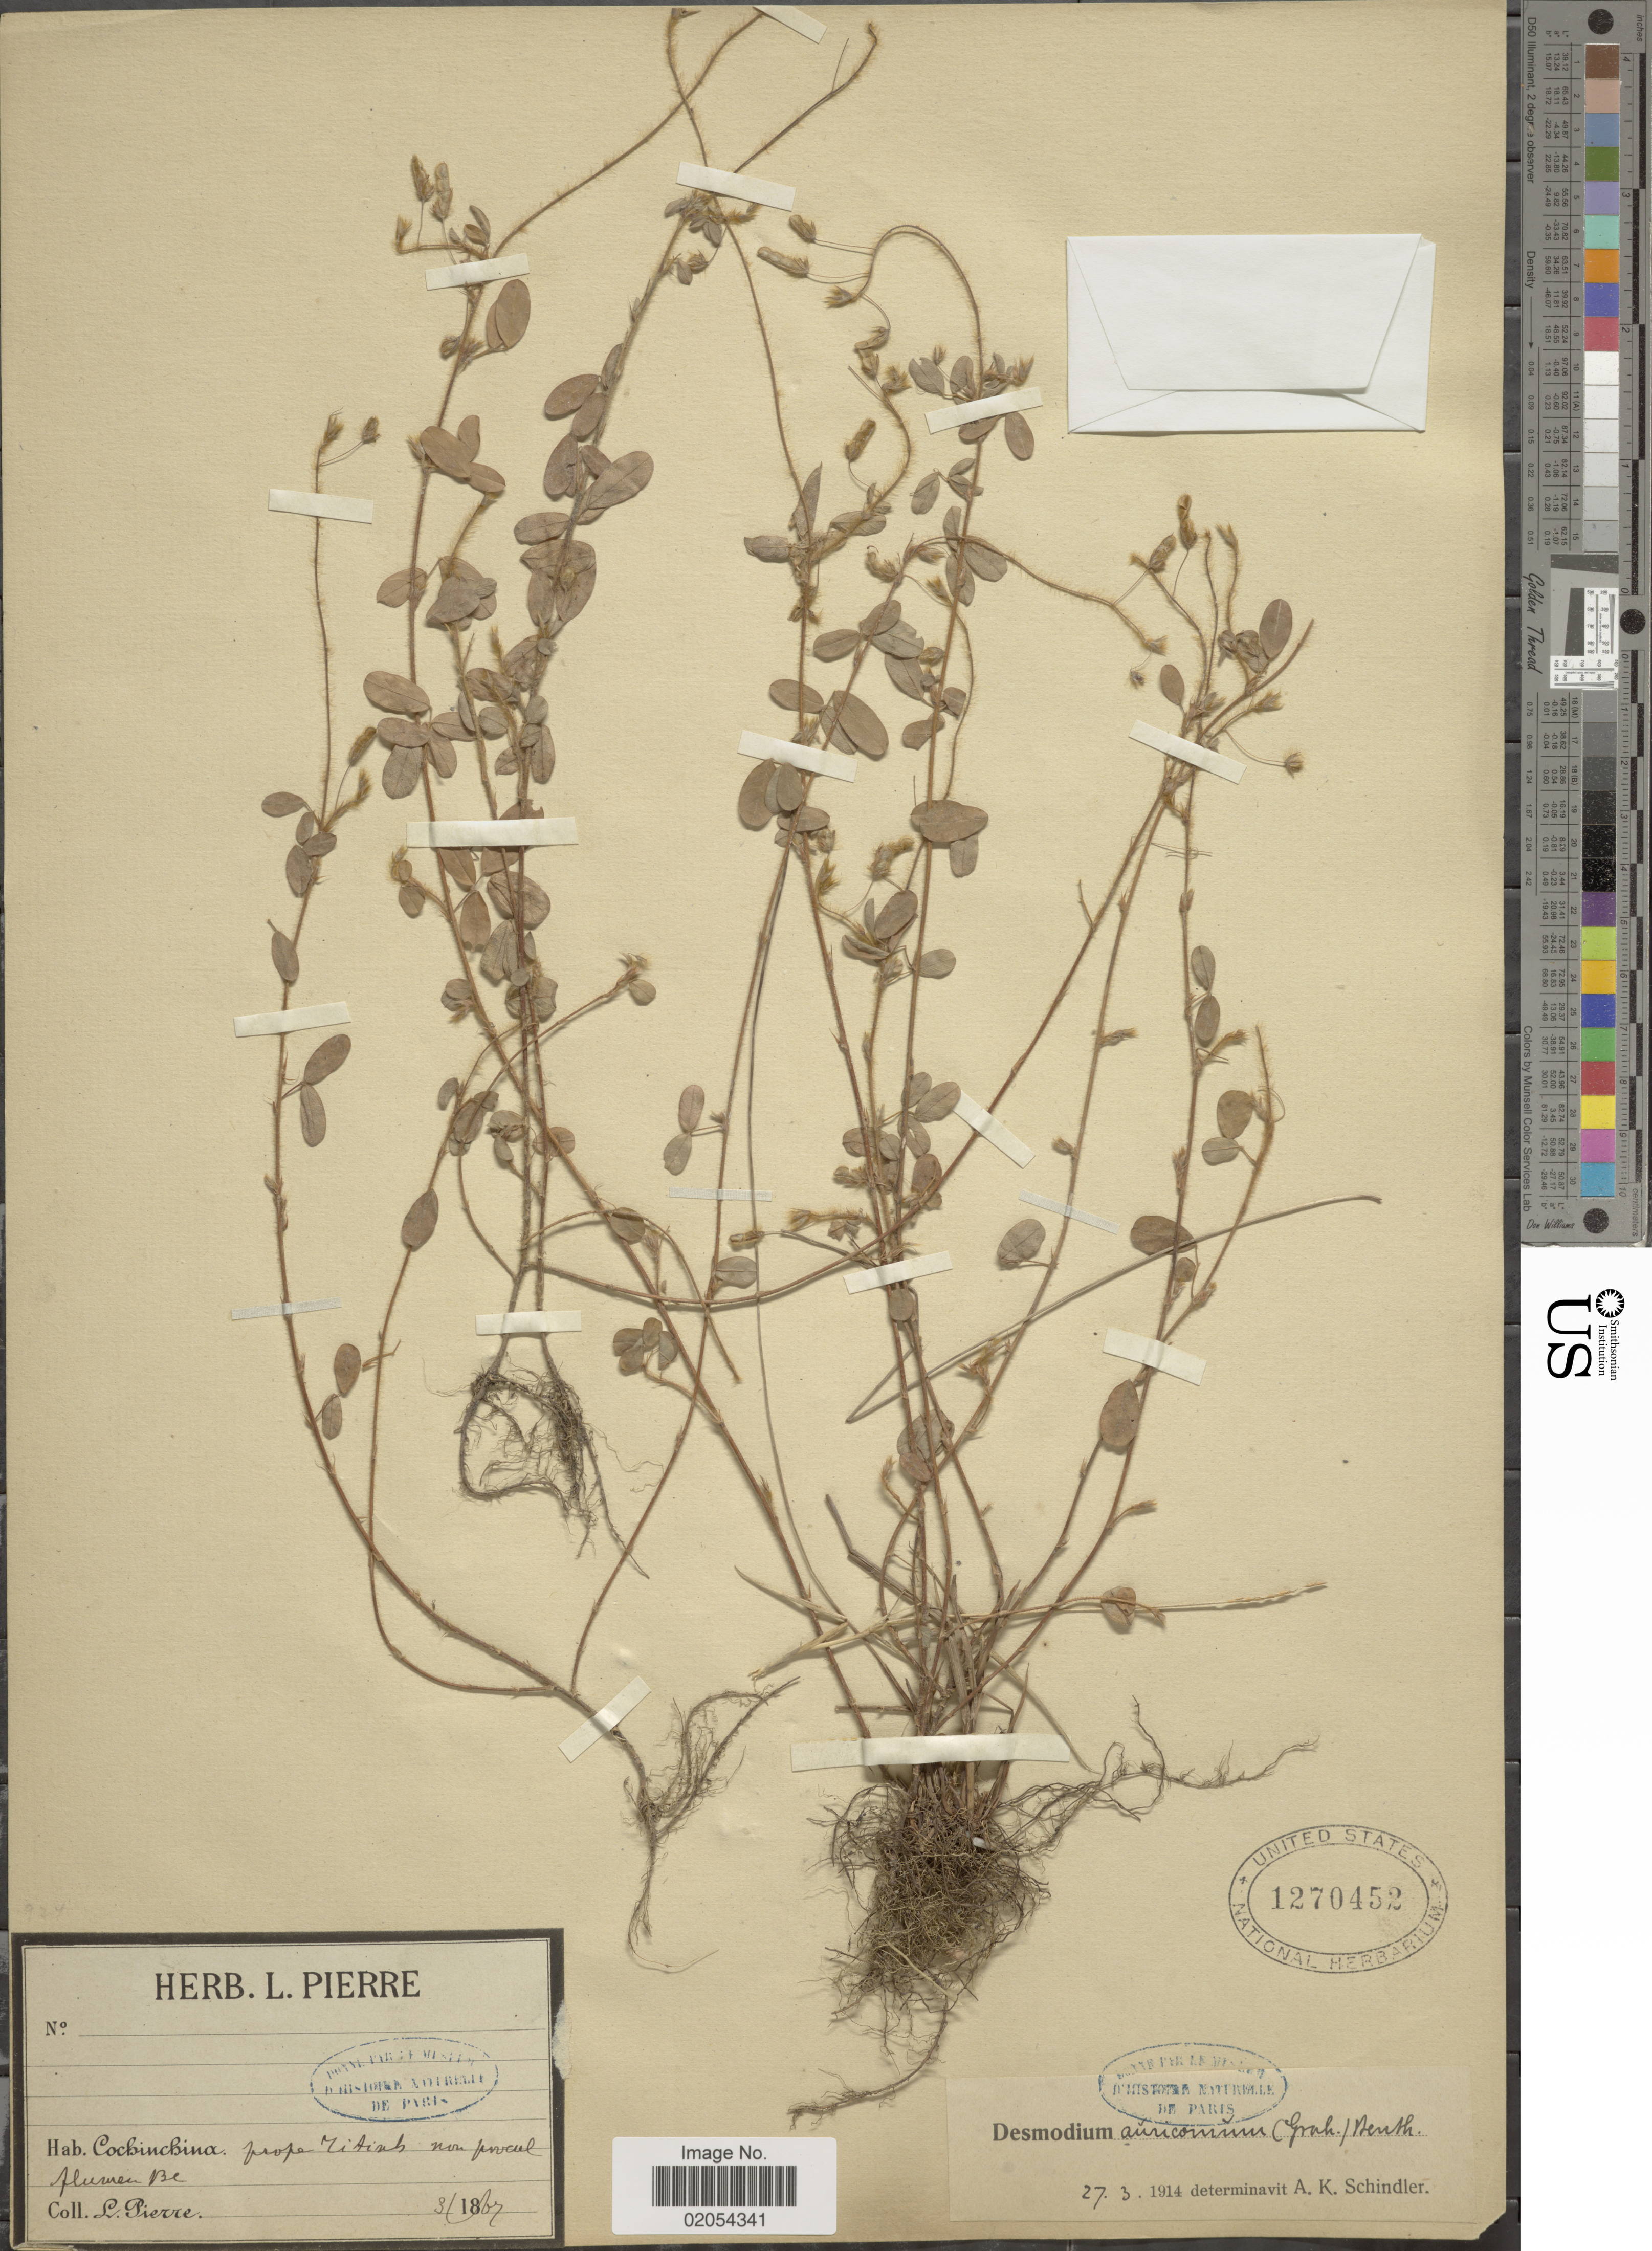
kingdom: Plantae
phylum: Tracheophyta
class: Magnoliopsida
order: Fabales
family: Fabaceae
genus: Grona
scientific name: Grona auricoma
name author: (Graham ex Benth.) H. Ohashi & K. Ohashi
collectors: L. Pierre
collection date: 1867-03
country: Vietnam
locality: Cochinchina: prope Titinh non procul flumen Be [near Ti-tinh not far from Bé river]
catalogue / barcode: US 1270452